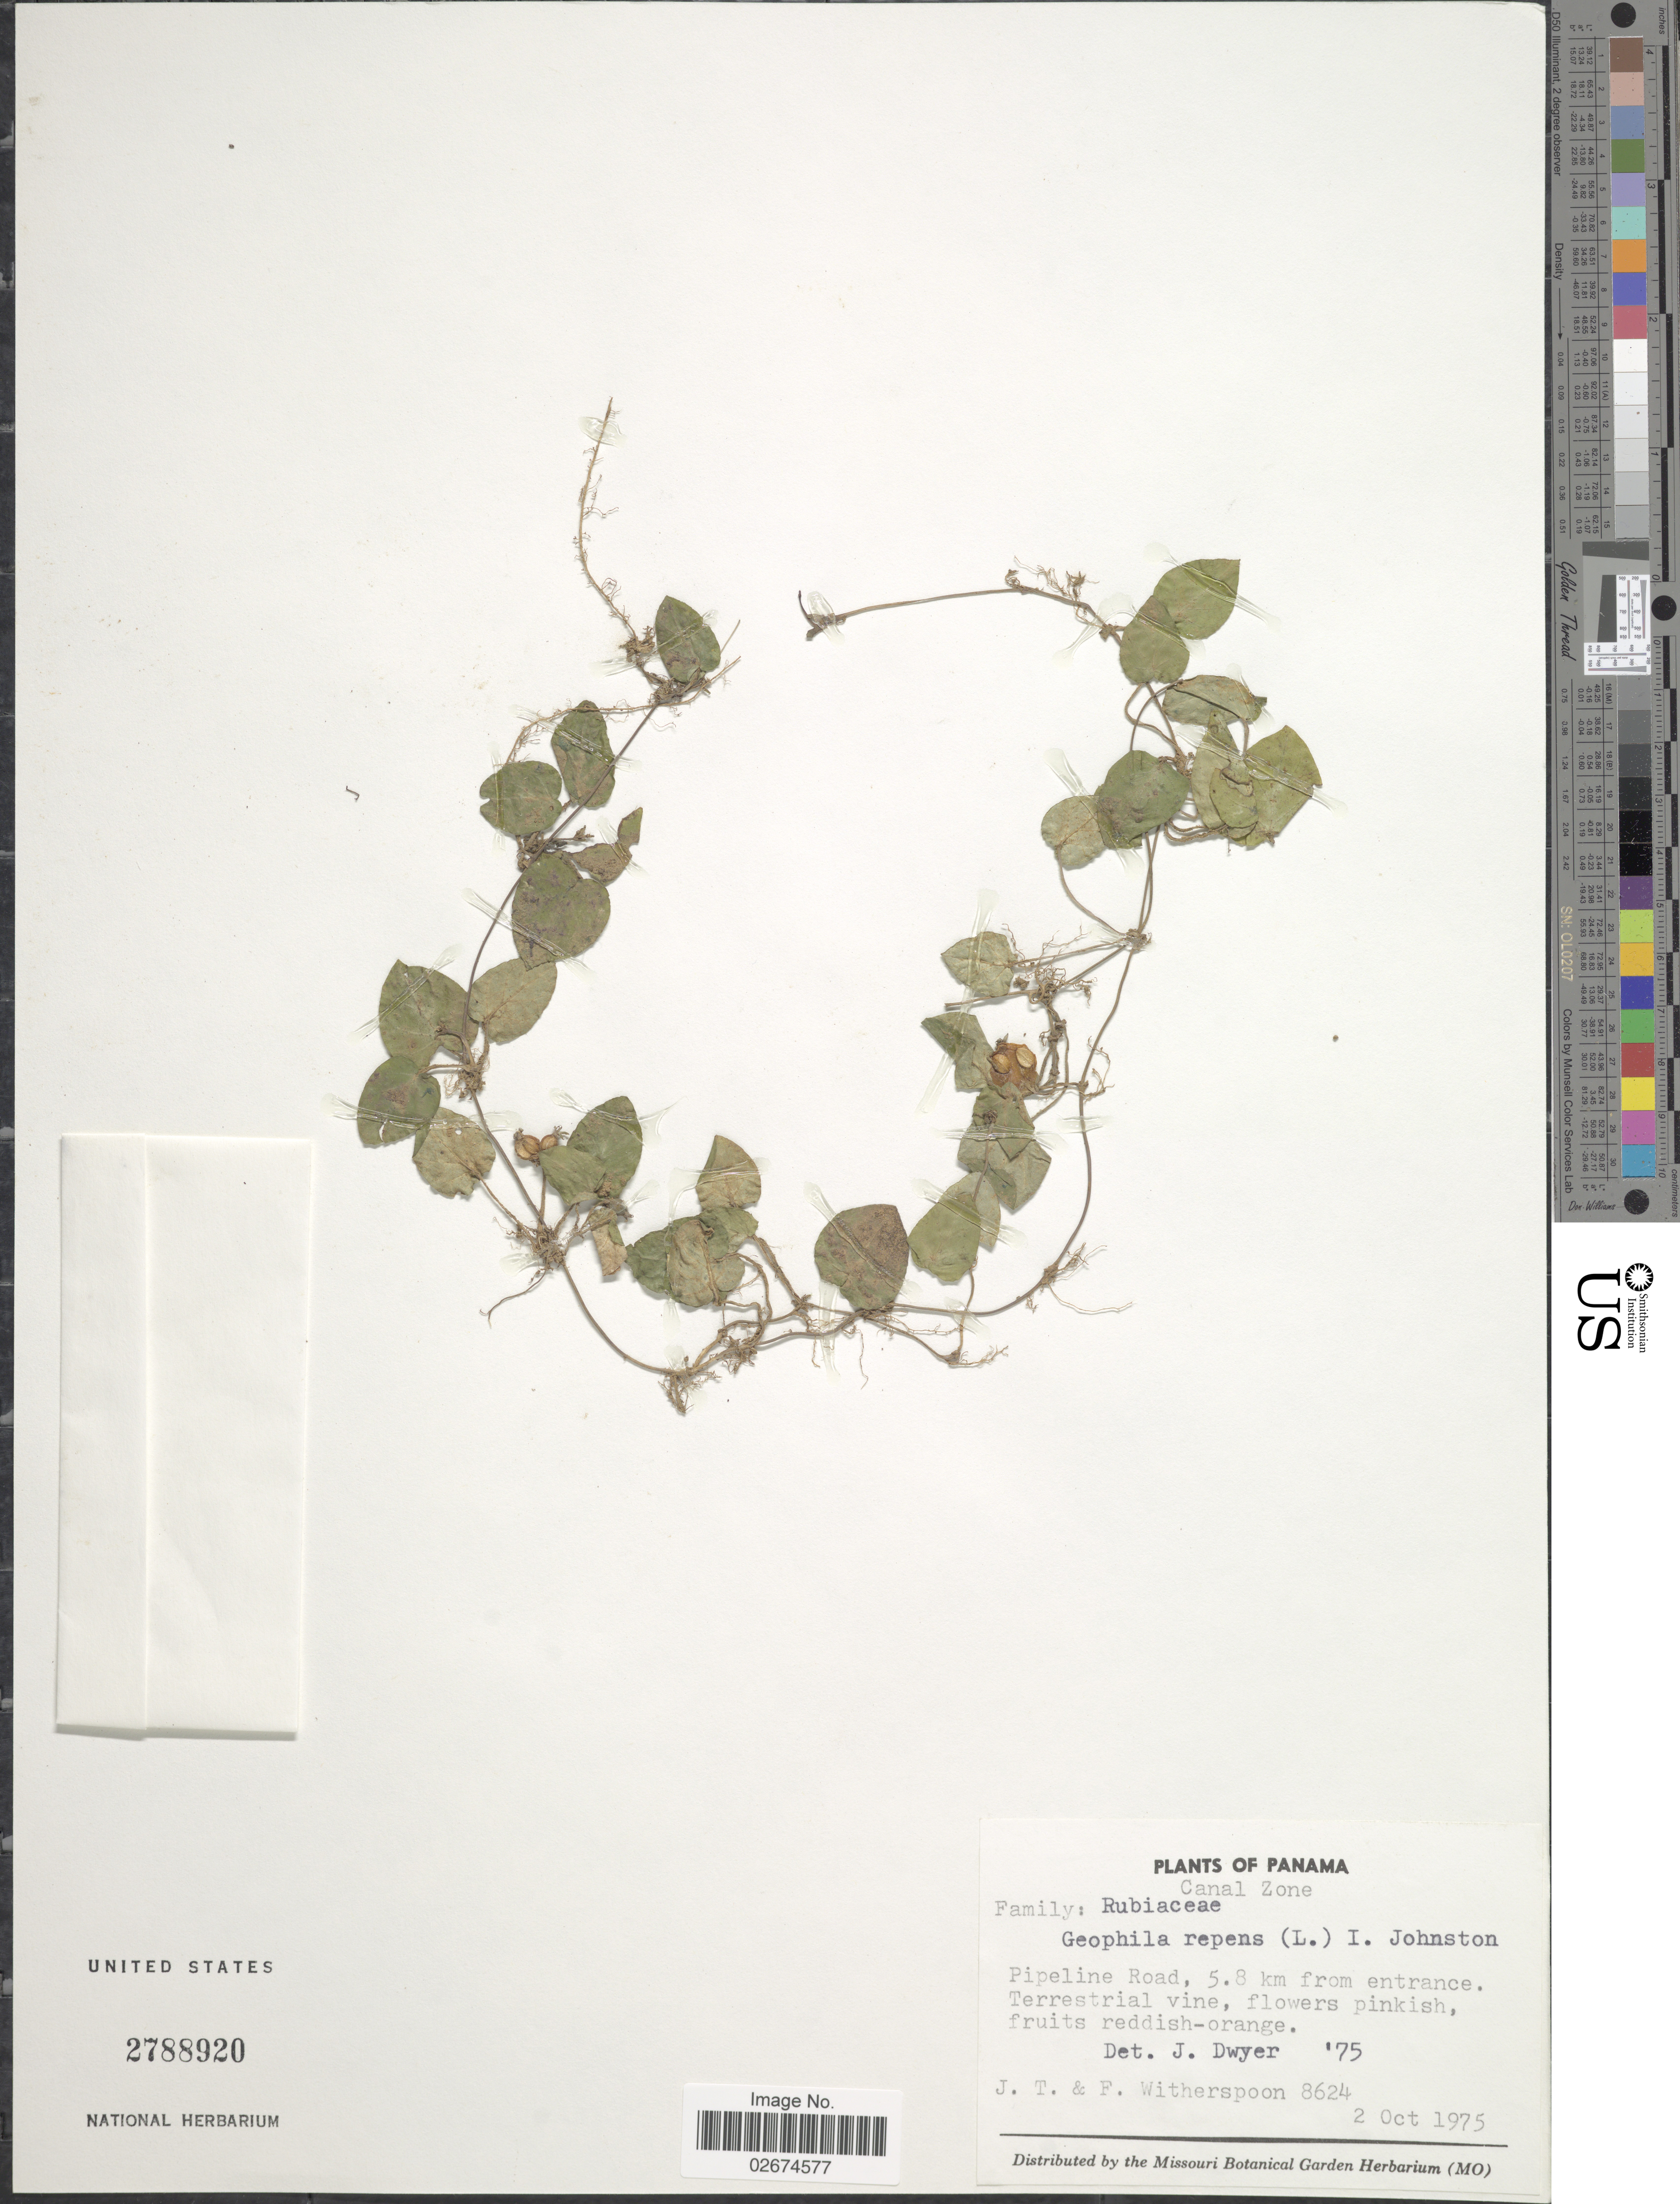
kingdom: Plantae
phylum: Tracheophyta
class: Magnoliopsida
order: Gentianales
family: Rubiaceae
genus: Geophila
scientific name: Geophila herbacea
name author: (Jacq.) K. Schum.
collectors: J. Witherspoon & F. Witherspoon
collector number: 8624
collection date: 1975-10-02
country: Panama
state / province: Colón / Panamá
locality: Canal Zone. Pipeline Road, 5.8 km from entrance.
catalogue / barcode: US 2788920